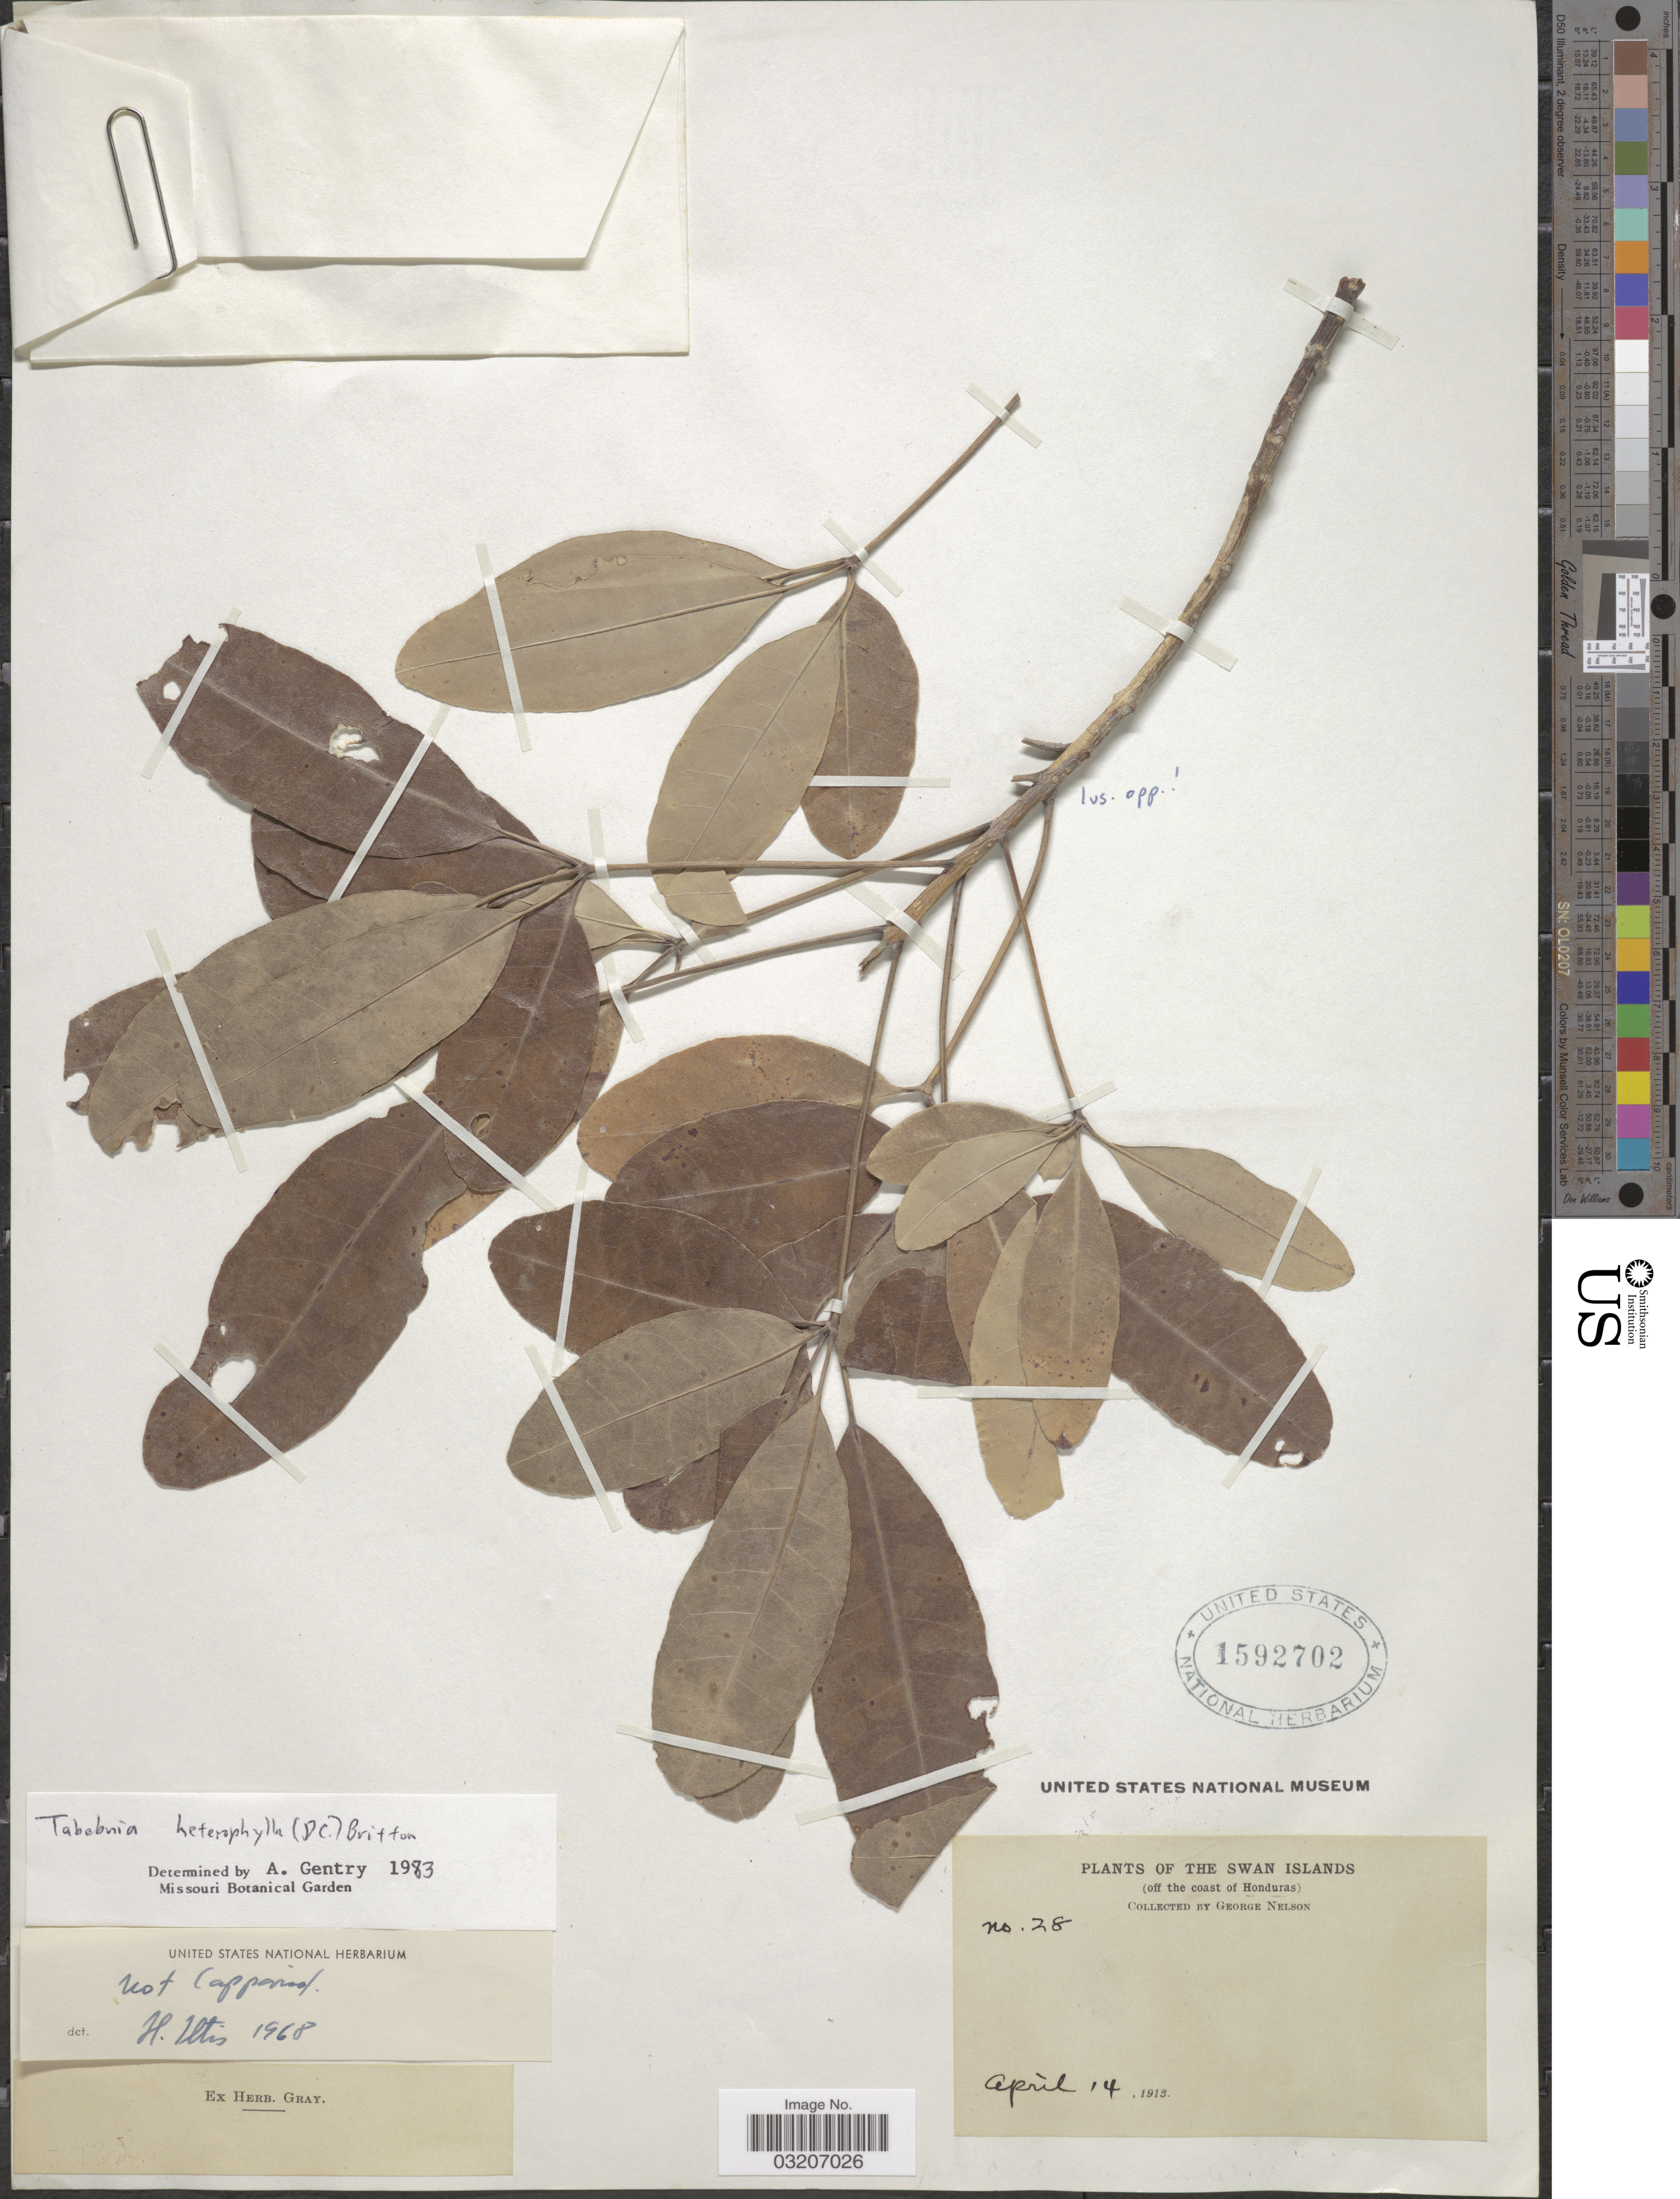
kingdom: Plantae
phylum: Tracheophyta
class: Magnoliopsida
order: Lamiales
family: Bignoniaceae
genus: Tabebuia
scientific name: Tabebuia heterophylla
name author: (DC.) Britton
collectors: G. Nelson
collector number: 28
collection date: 1913-04-14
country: Honduras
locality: The Swam Islands (off the coast of Honduras).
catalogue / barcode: US 1592702